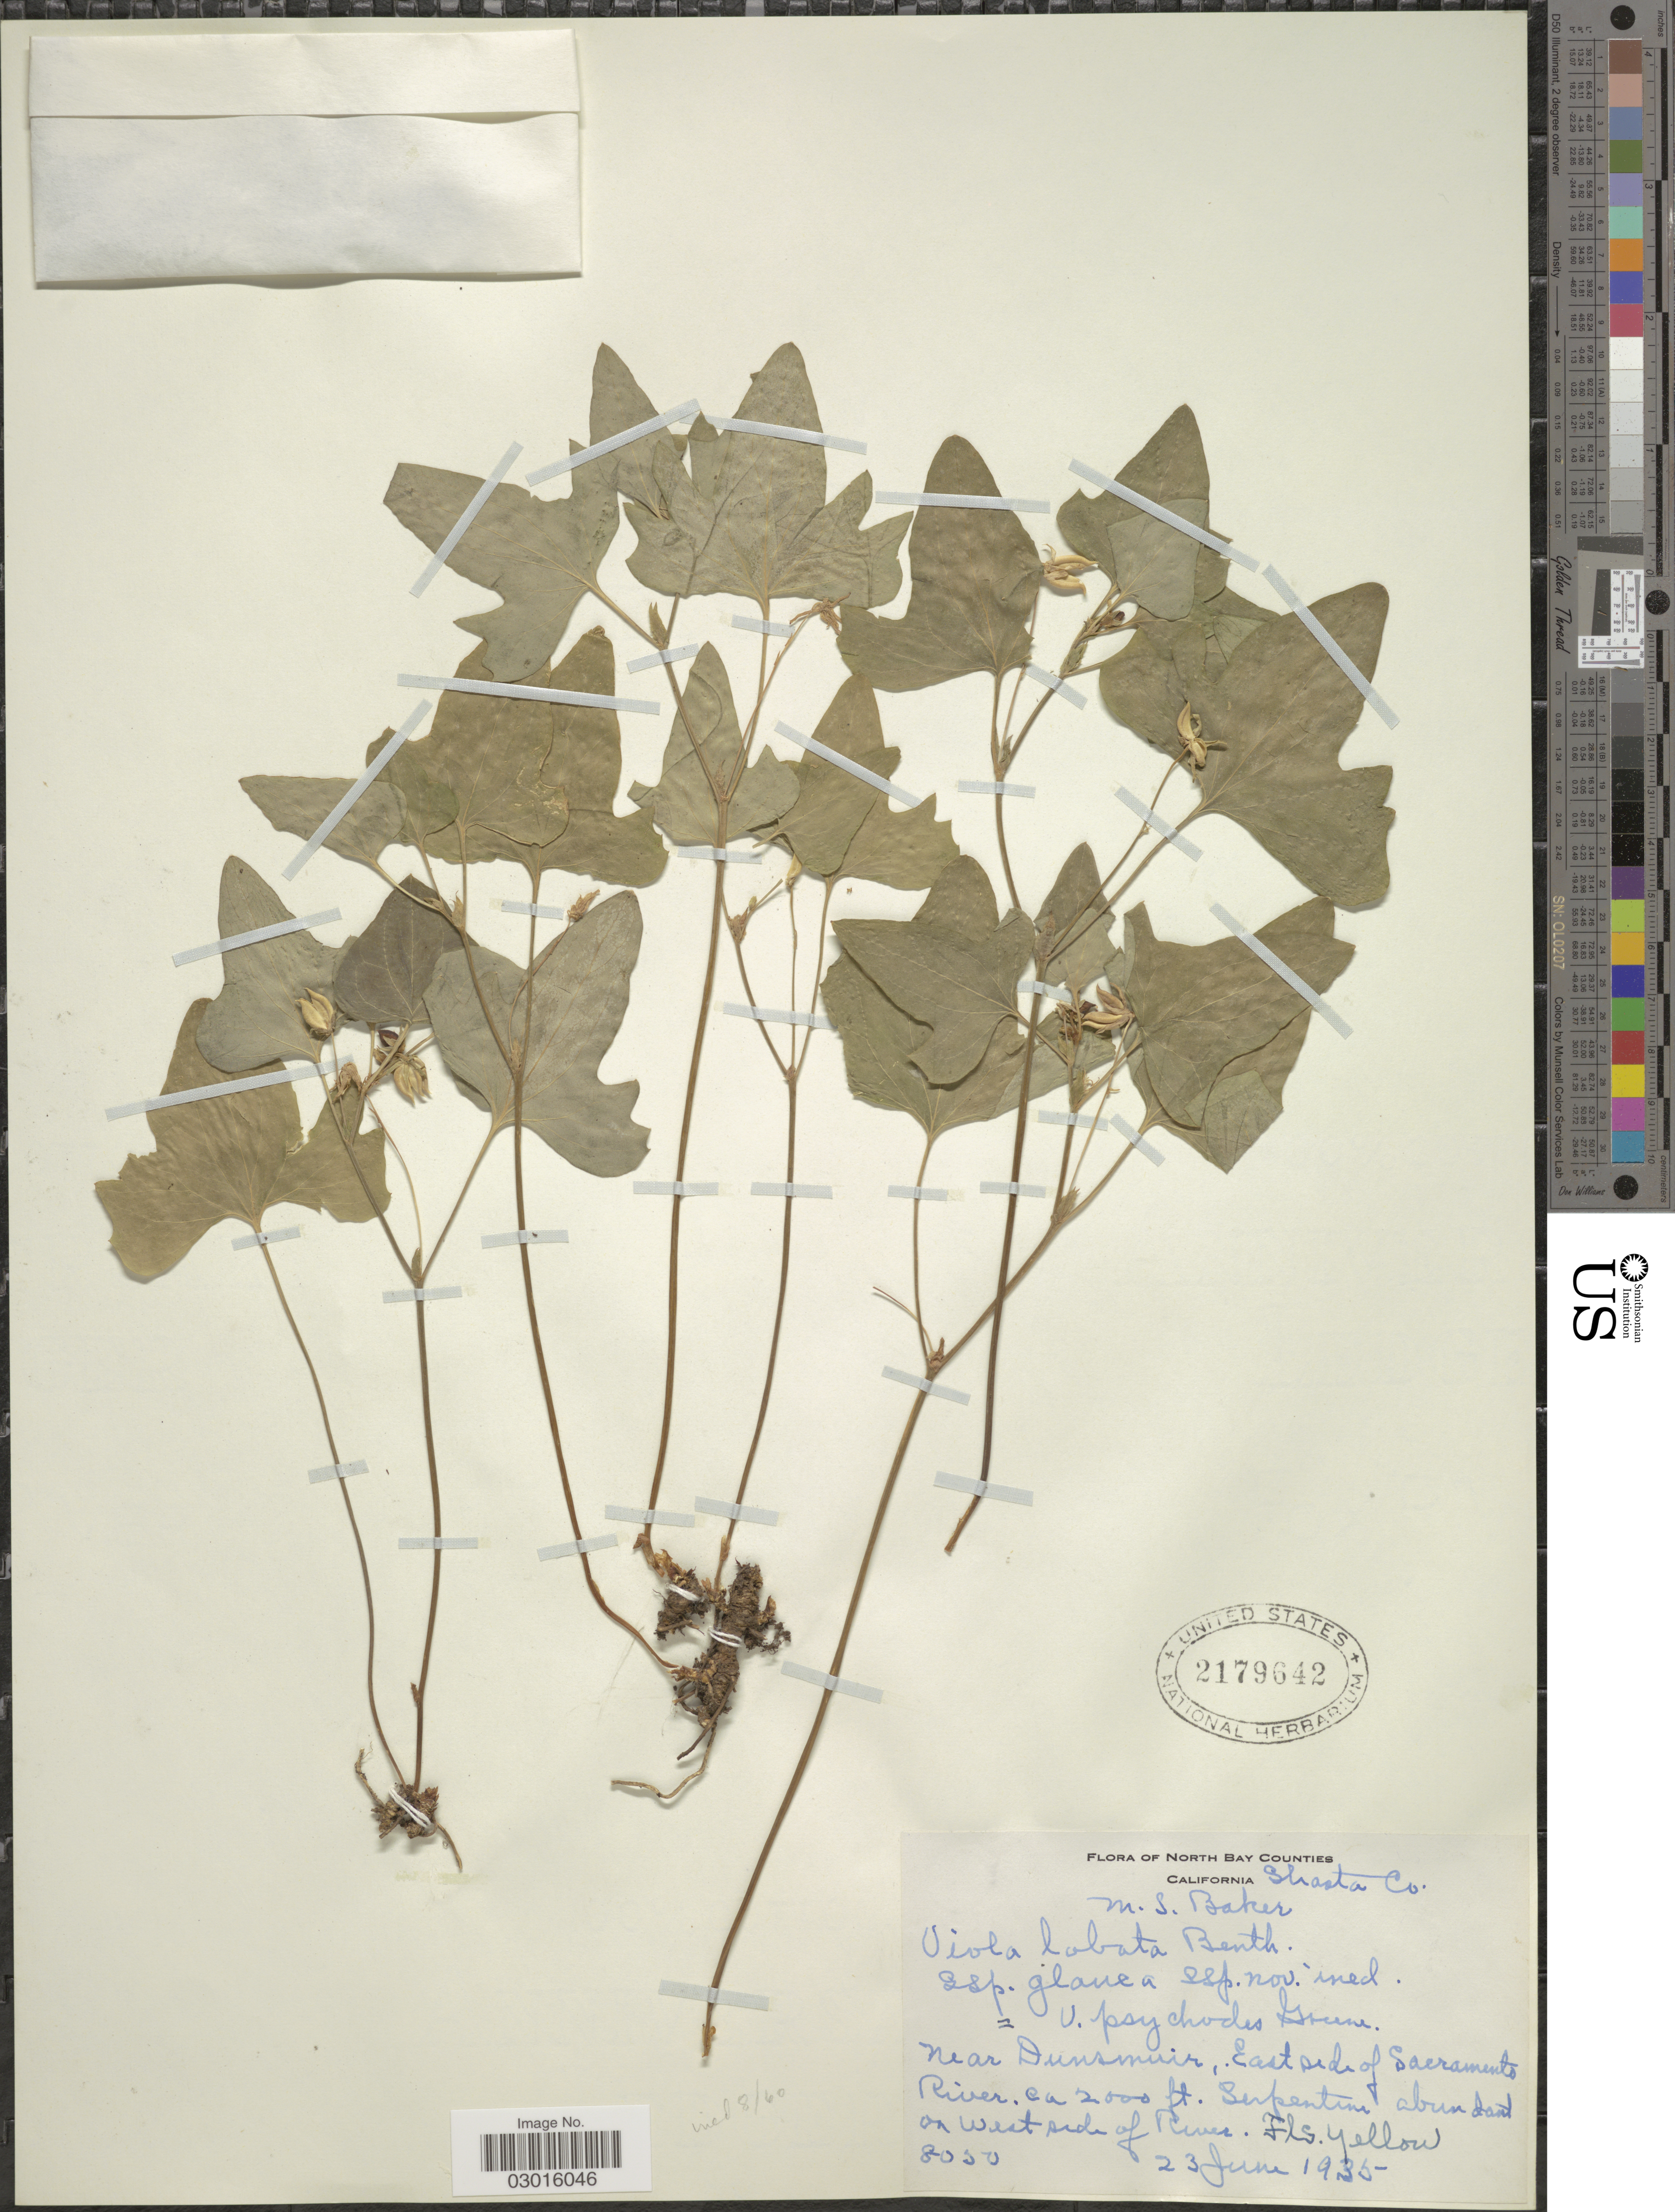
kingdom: Plantae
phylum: Tracheophyta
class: Magnoliopsida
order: Malpighiales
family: Violaceae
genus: Viola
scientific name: Viola lobata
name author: Benth.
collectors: M. S. Baker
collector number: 8050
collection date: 1935-06-23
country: United States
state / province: California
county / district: Shasta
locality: North Bay Counties. Shasta Co., near Dunsmuir, East side of Sacramento River. Serpentum abundant on west side of River.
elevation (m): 610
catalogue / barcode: US 2179642